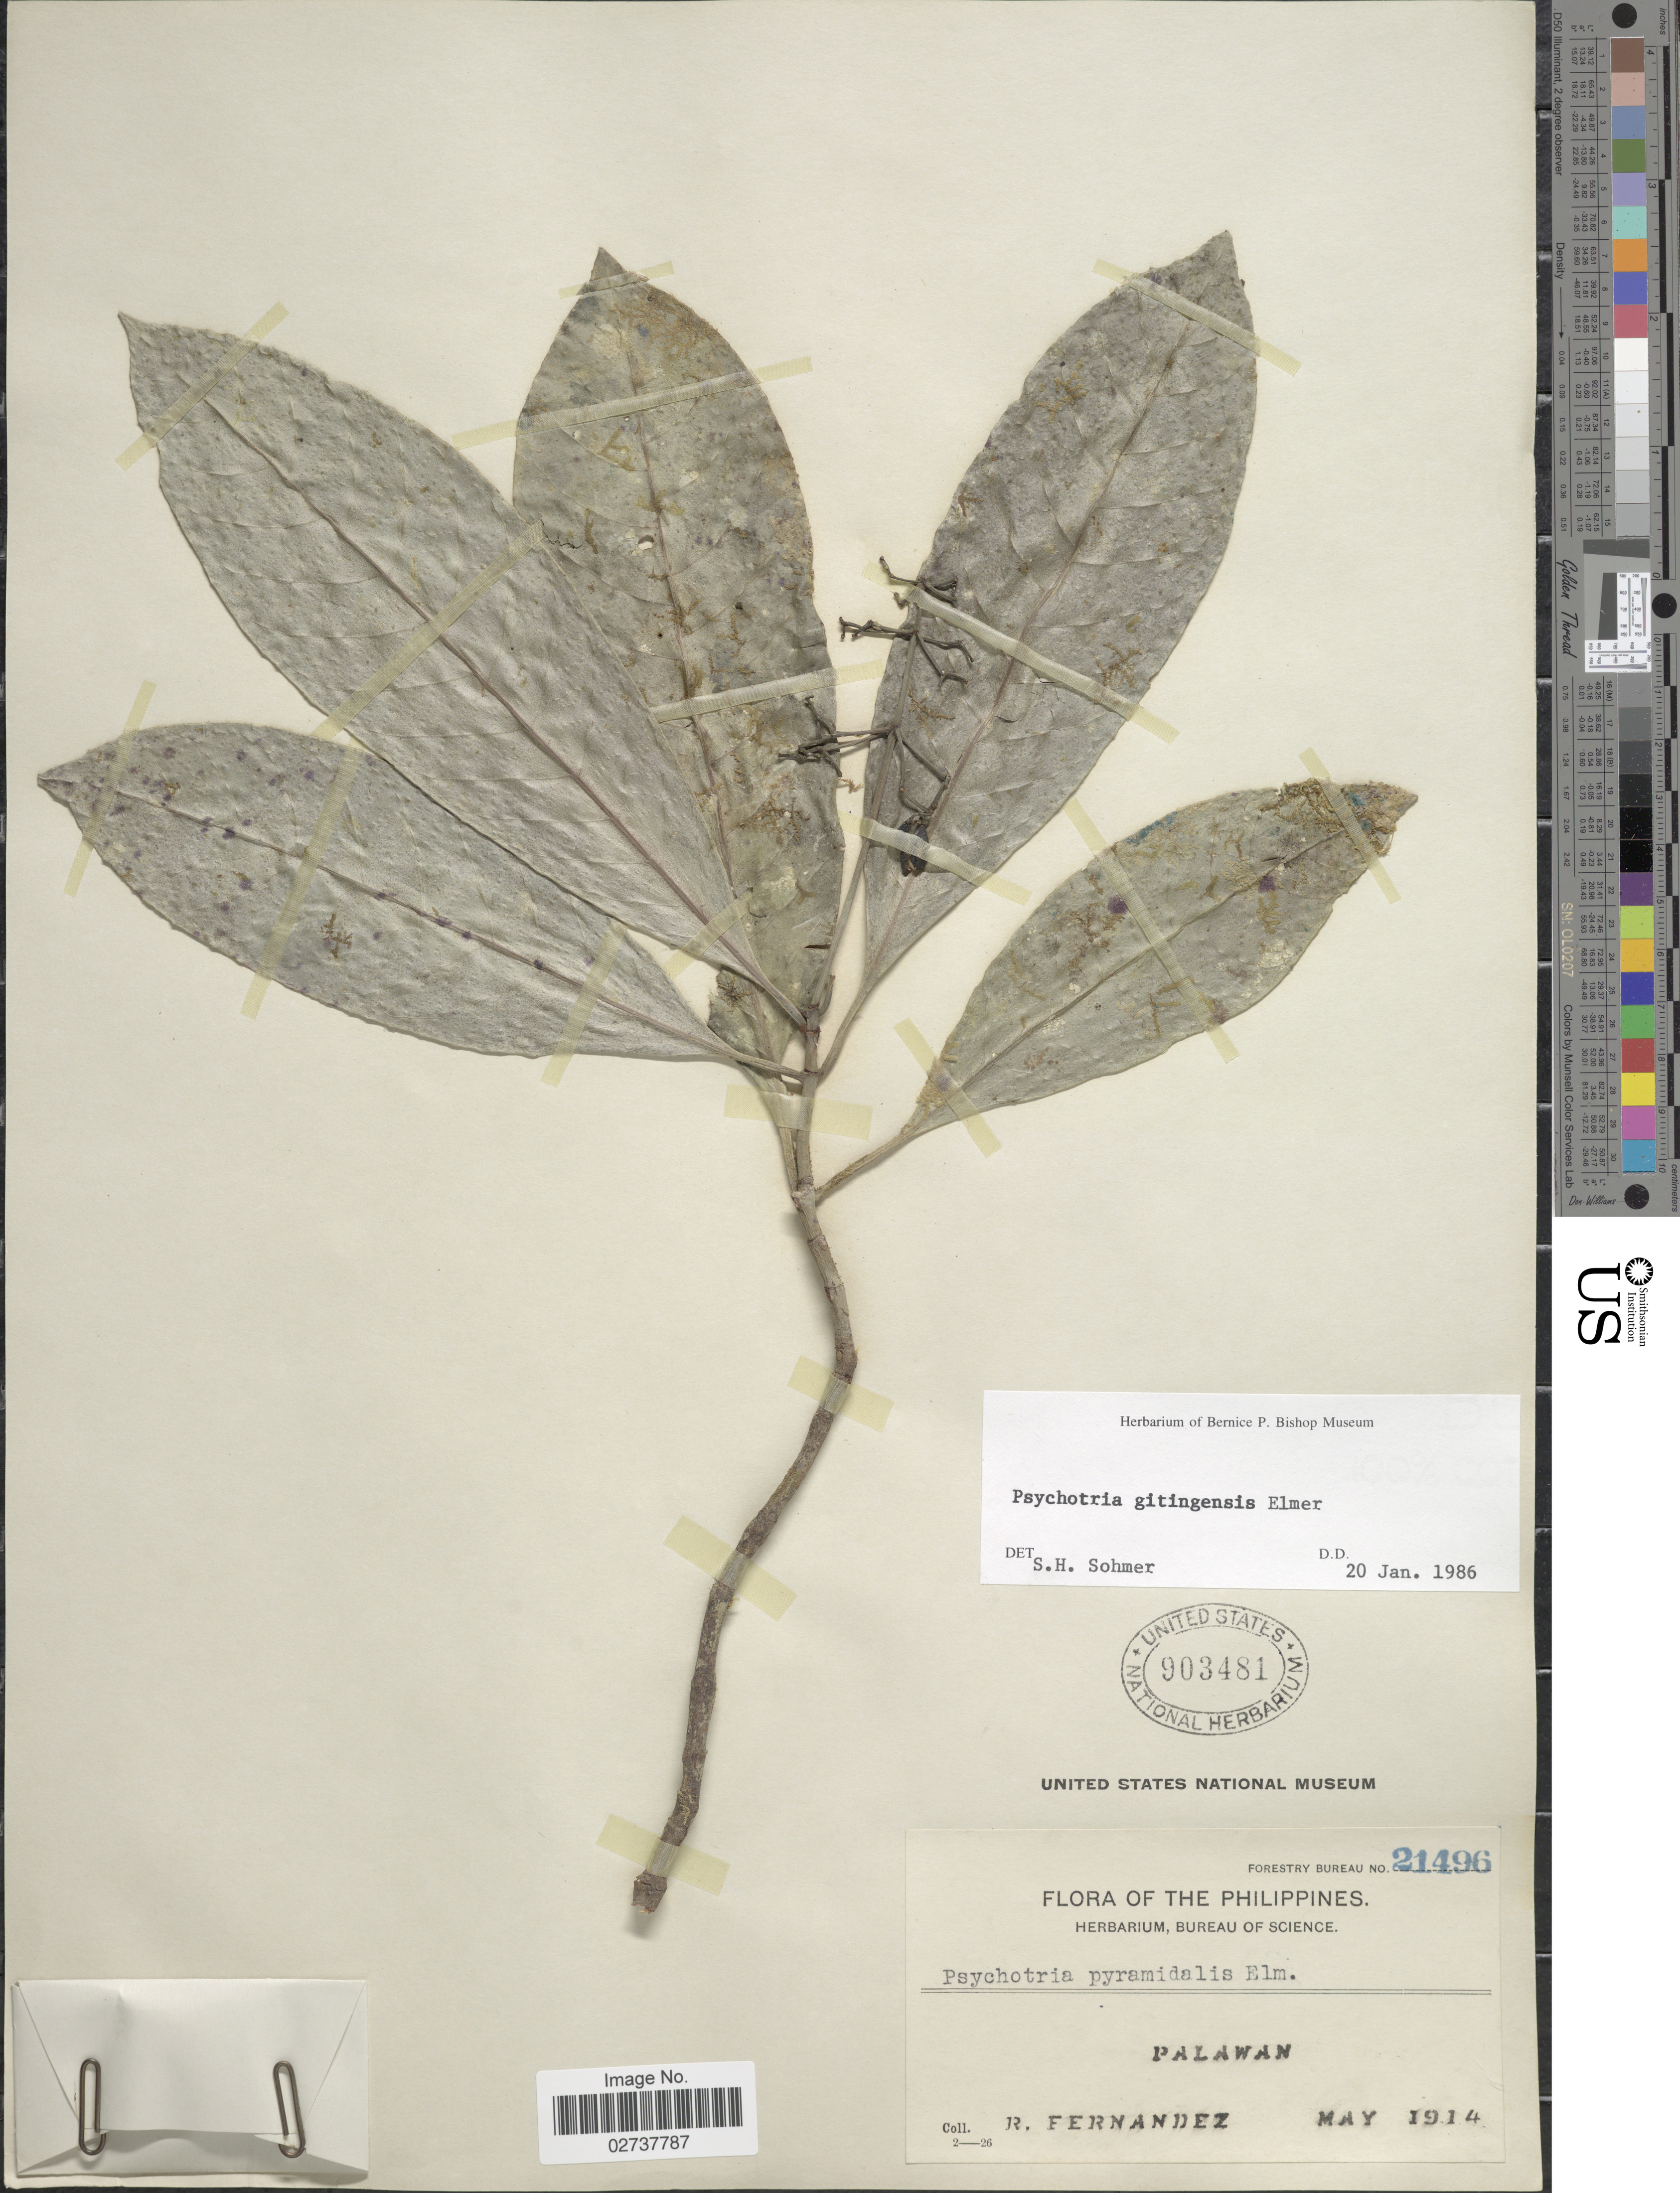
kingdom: Plantae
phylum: Tracheophyta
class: Magnoliopsida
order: Gentianales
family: Rubiaceae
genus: Psychotria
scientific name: Psychotria gitingensis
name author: Elmer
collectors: R. Fernandez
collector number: Forestry Bureau 21496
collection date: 1914-05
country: Philippines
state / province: Mimaropa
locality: Palawan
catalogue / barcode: US 903481